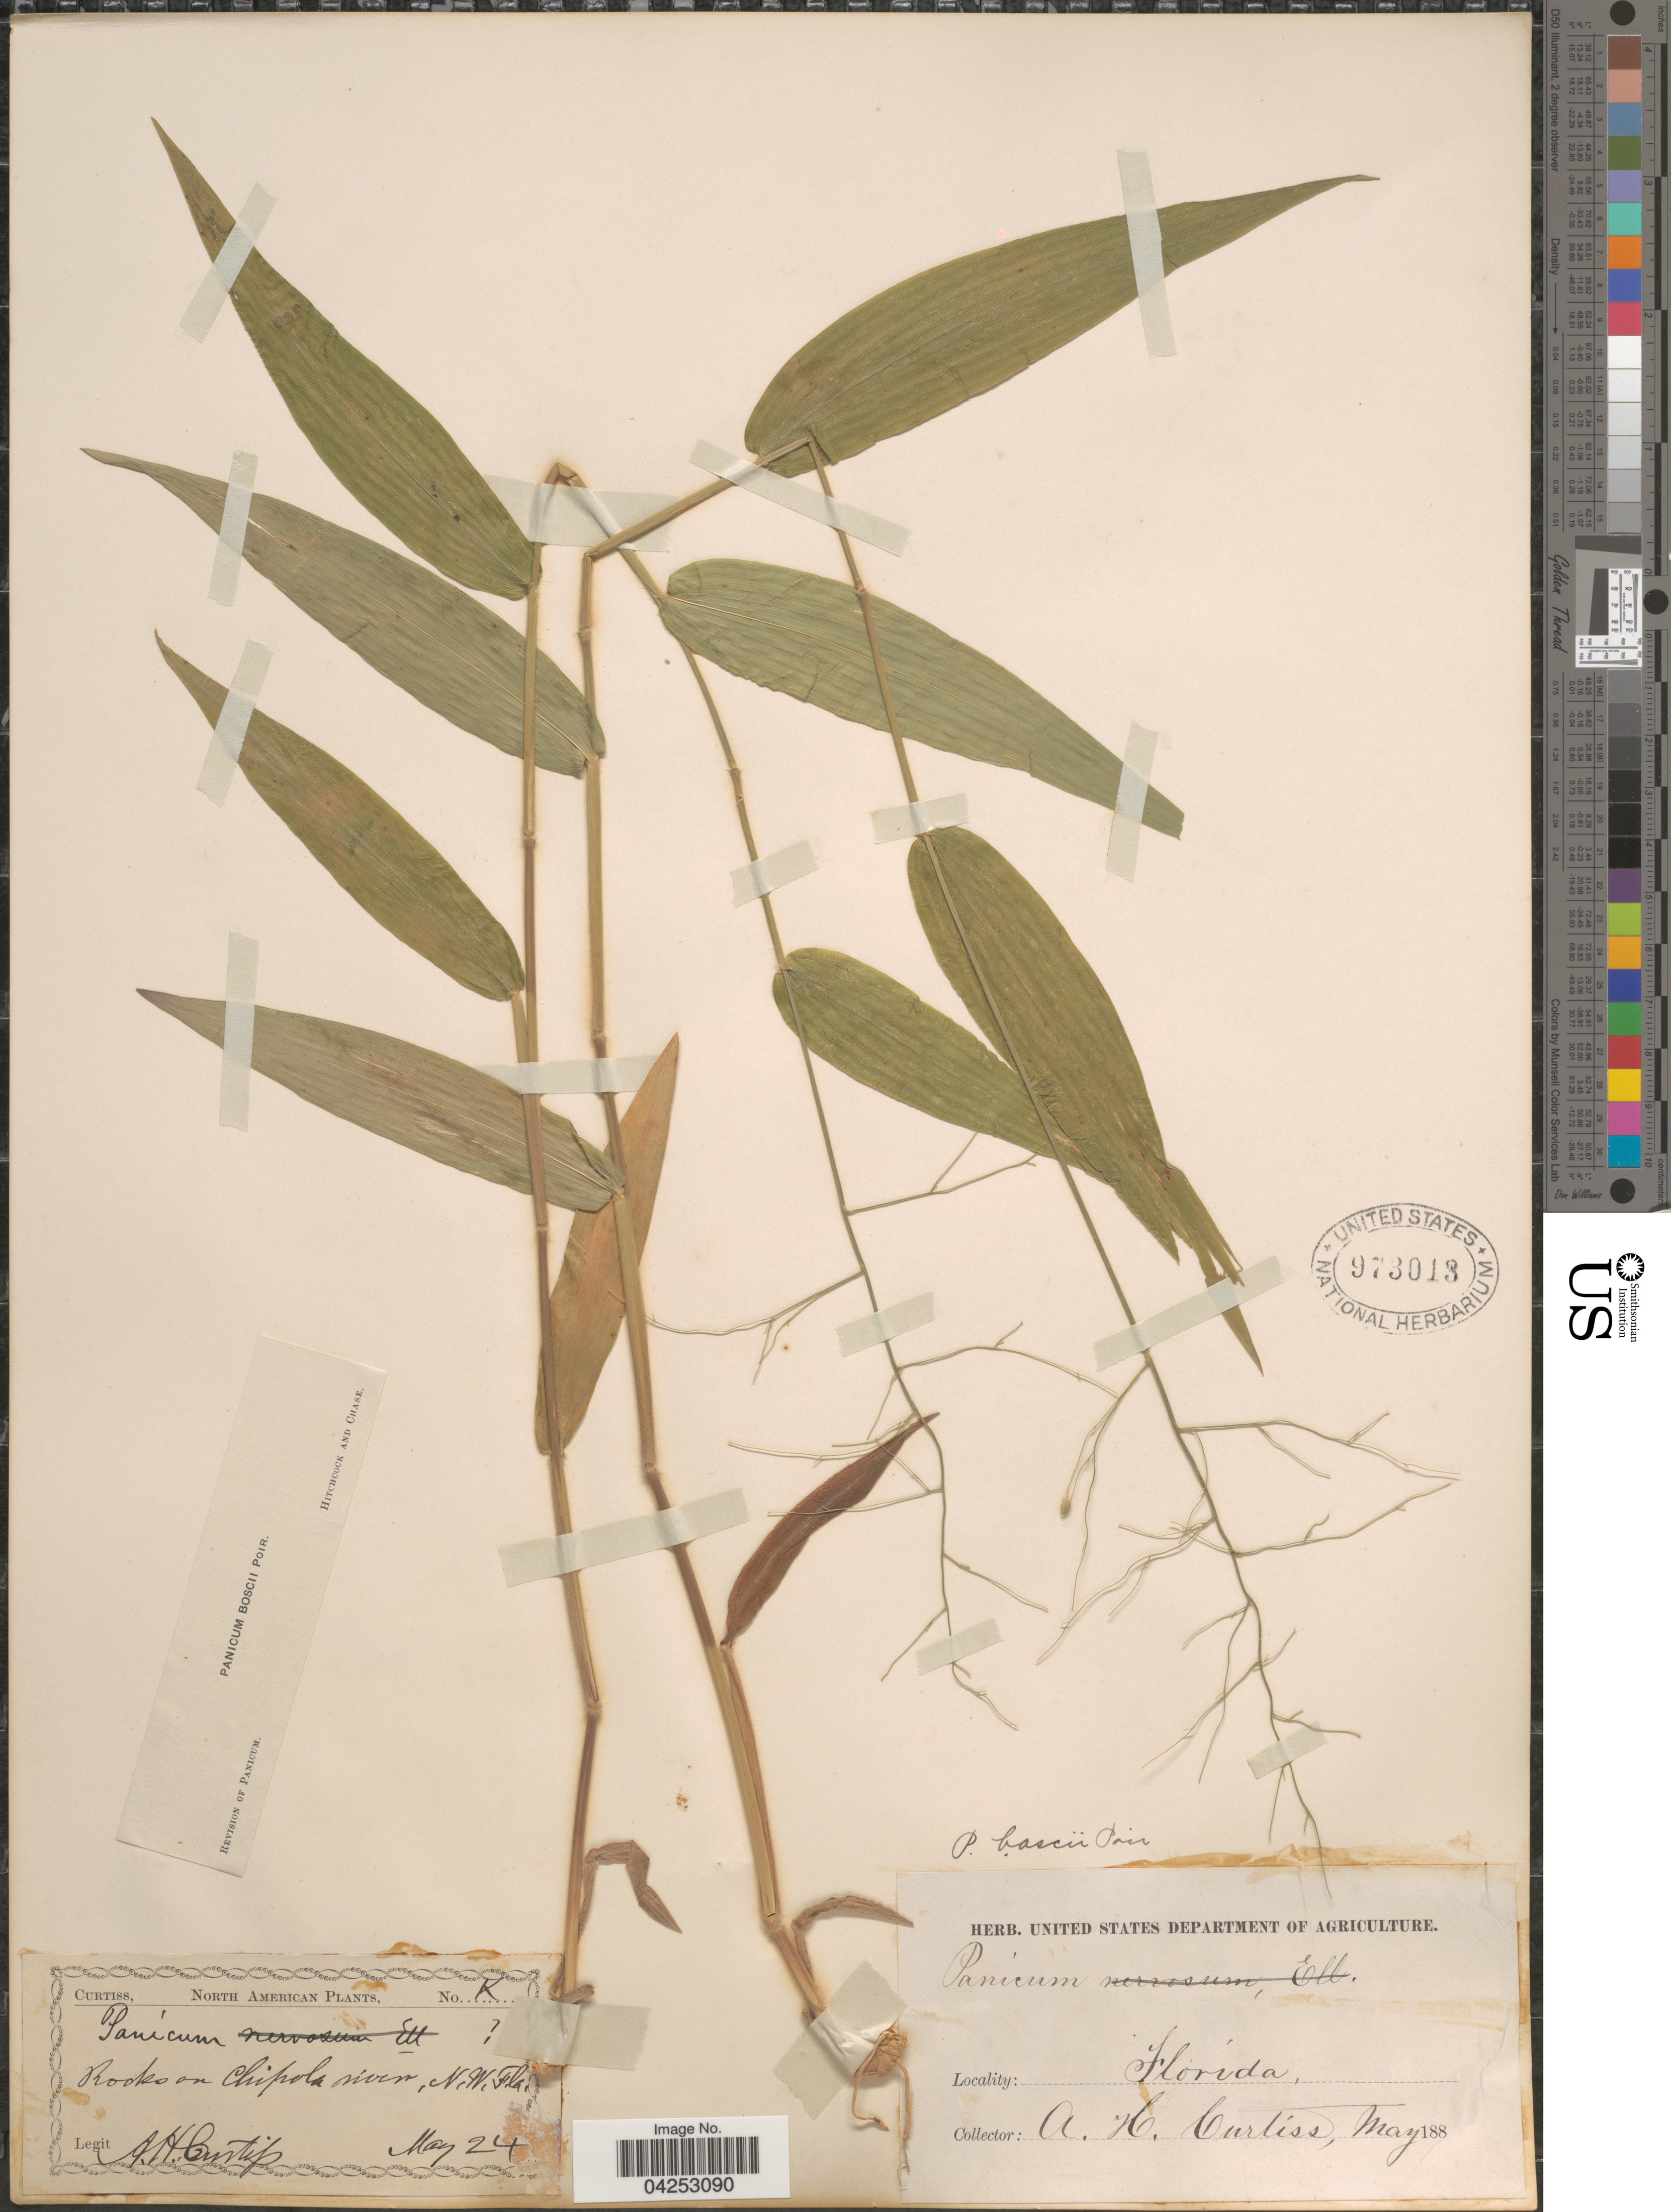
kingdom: Plantae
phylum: Tracheophyta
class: Liliopsida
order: Poales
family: Poaceae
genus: Dichanthelium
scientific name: Dichanthelium boscii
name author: (Poir.) Gould & C.A. Clark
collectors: A. H. Curtiss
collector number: K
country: United States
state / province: Florida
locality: Rocks on chipola river, N.W. Fla.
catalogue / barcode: US 973013